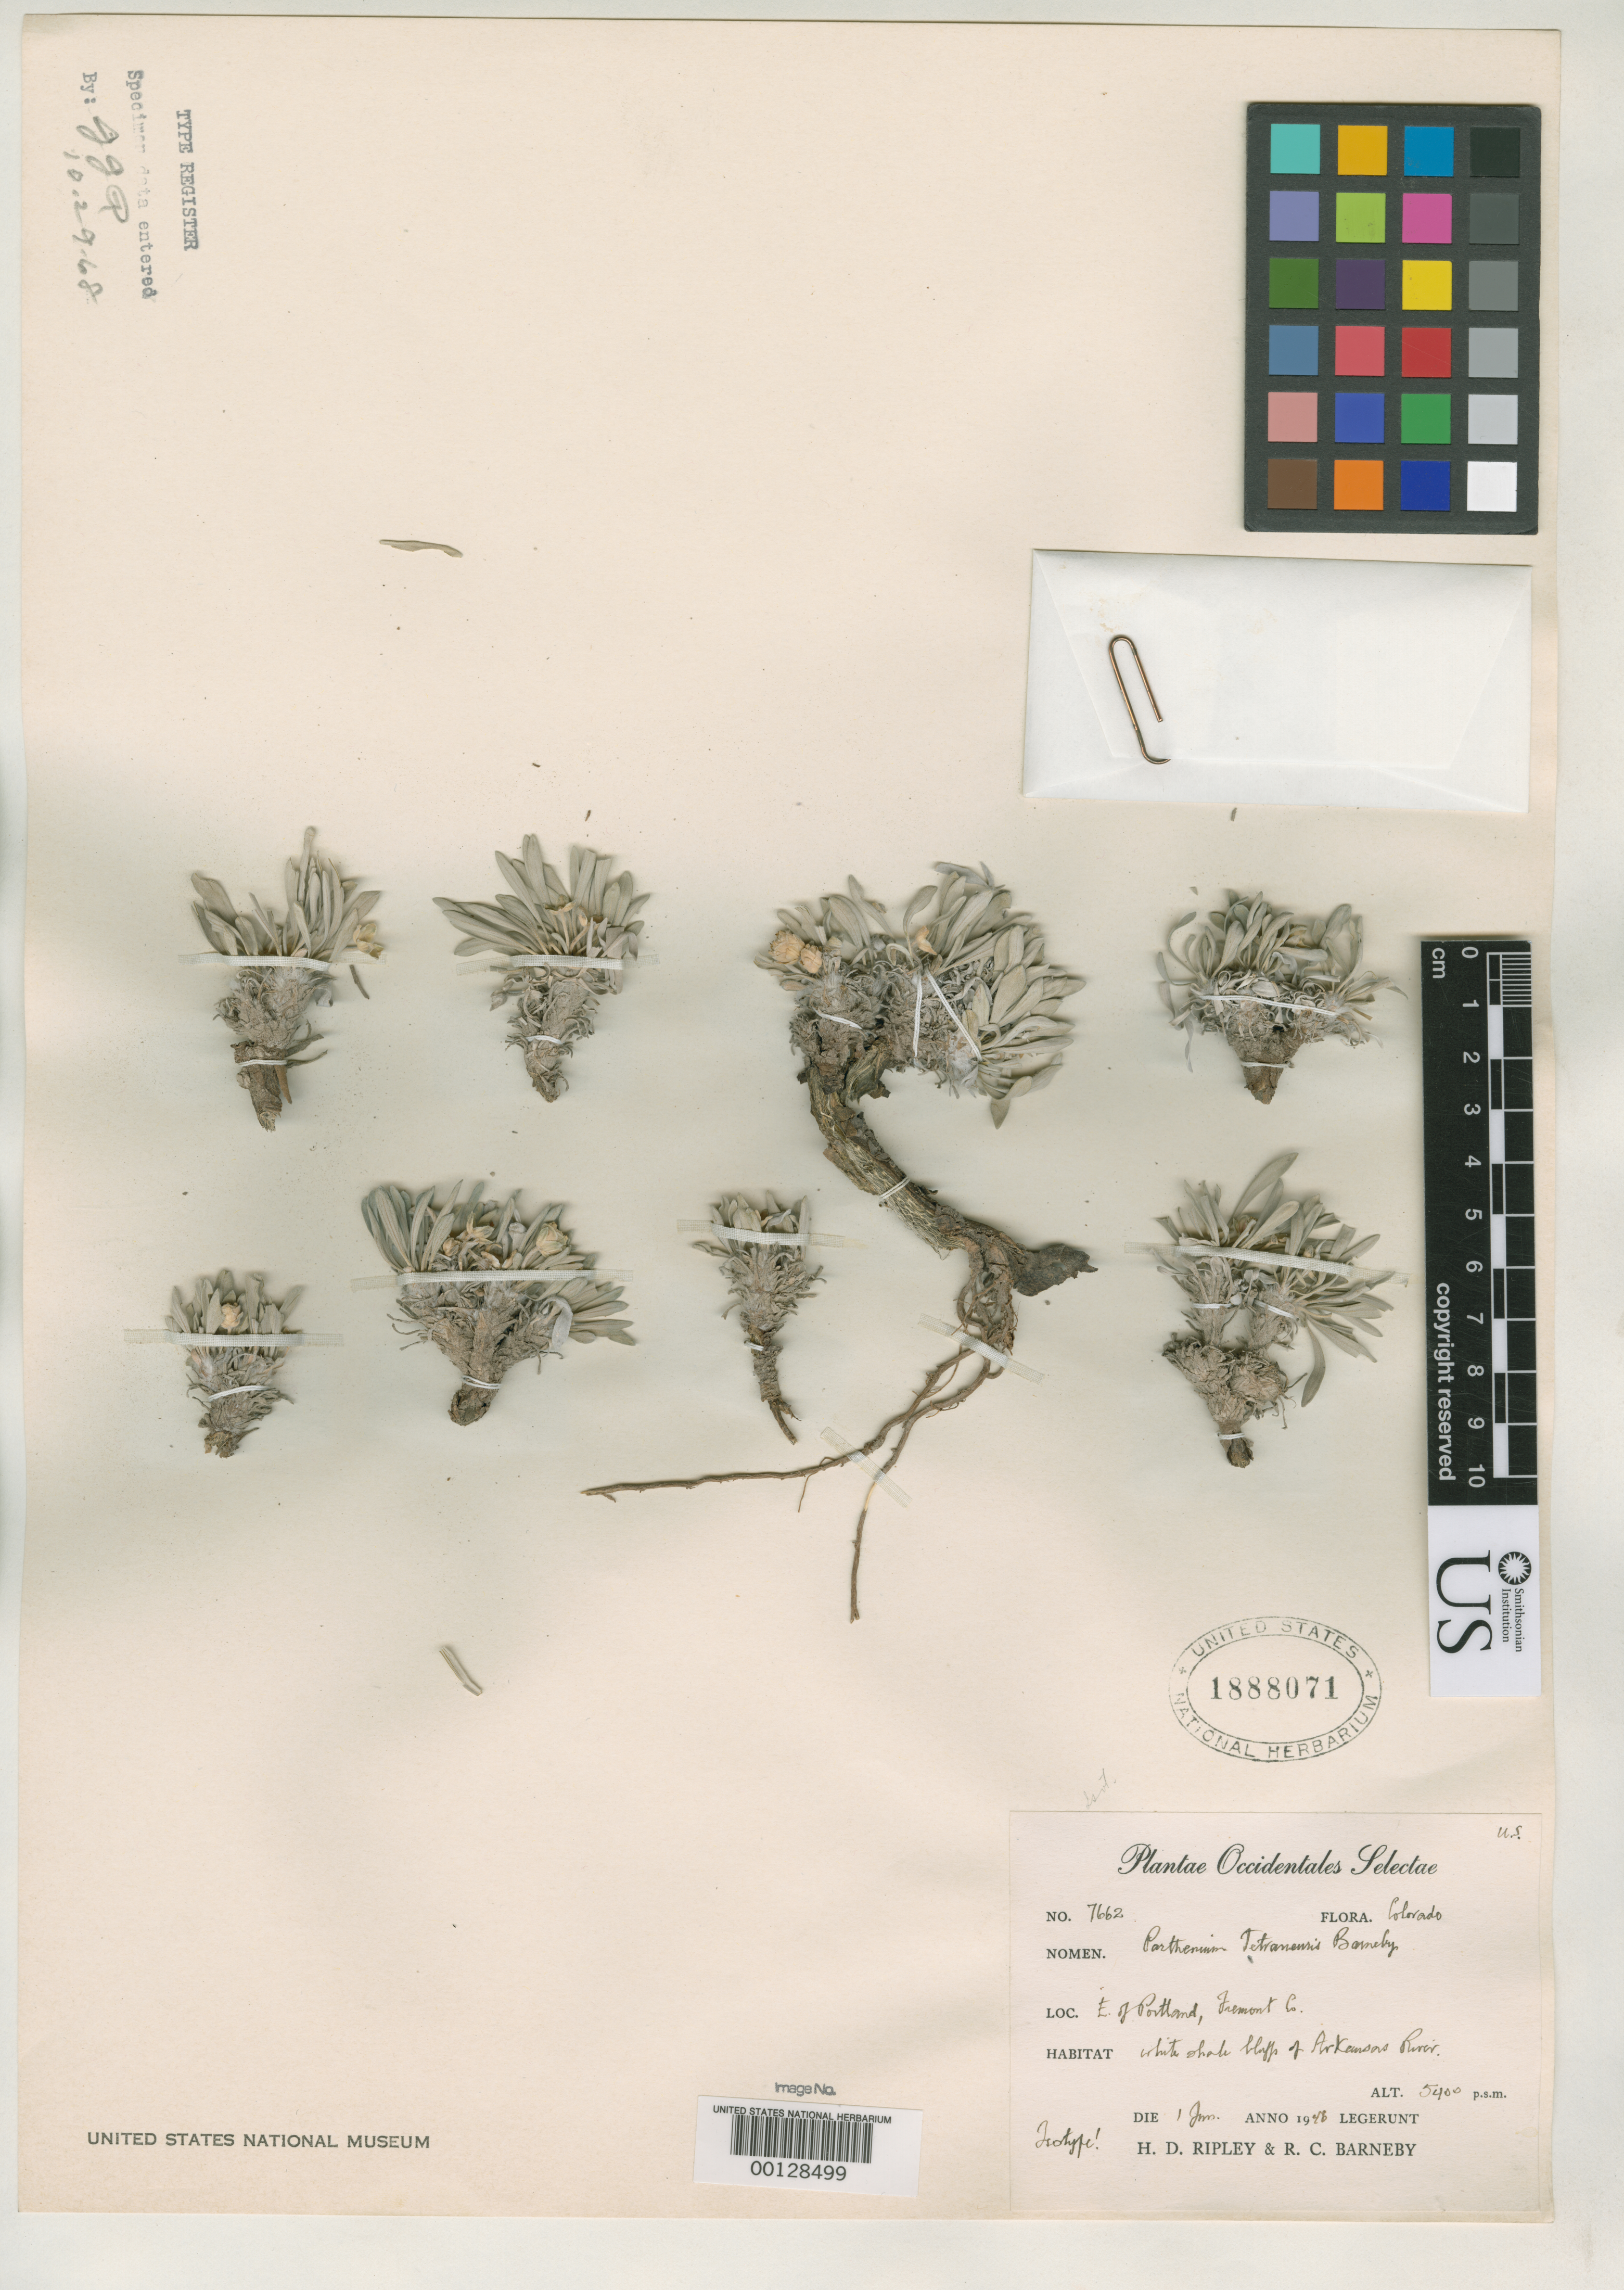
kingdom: Plantae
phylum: Tracheophyta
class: Magnoliopsida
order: Asterales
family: Asteraceae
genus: Parthenium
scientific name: Parthenium tetraneuris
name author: Barneby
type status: Isotype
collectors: H. Ripley & R. C. Barneby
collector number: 7662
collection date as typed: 01 Jan 1946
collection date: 1946-01-01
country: United States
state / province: Colorado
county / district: Fremont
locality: Arkansas River E of Portland.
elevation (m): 1646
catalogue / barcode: US 1888071